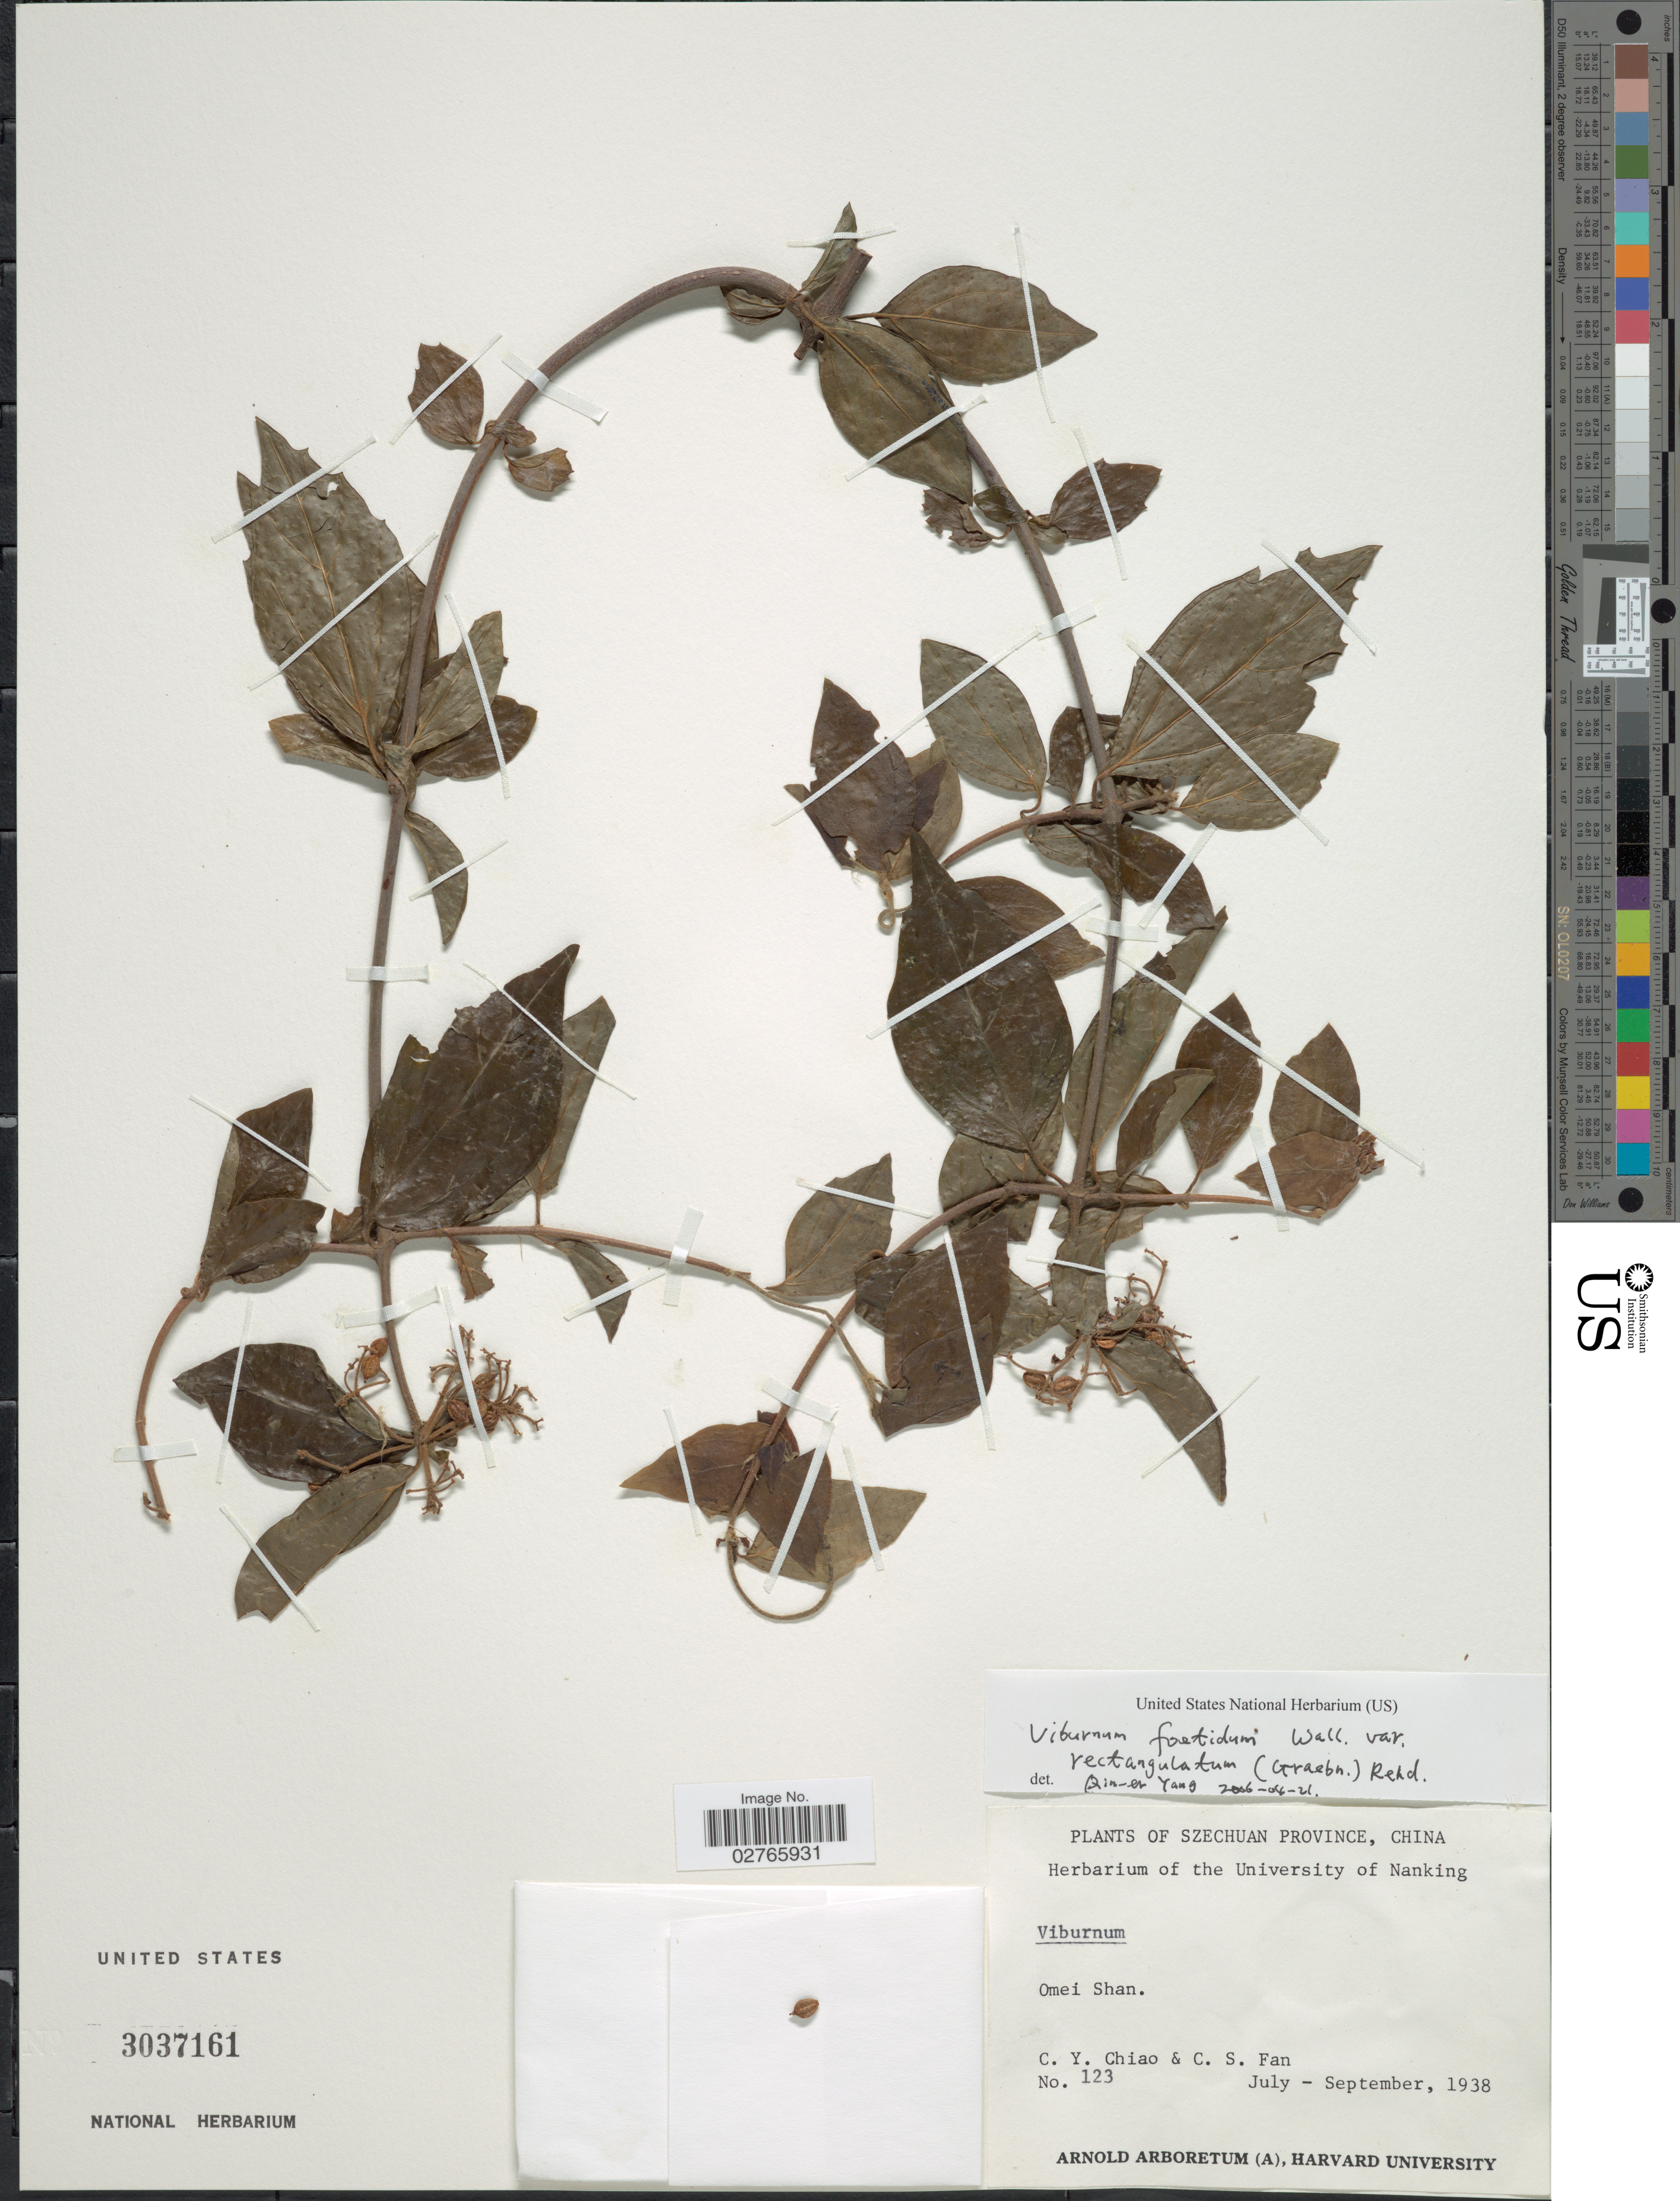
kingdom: Plantae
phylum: Tracheophyta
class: Magnoliopsida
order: Dipsacales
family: Viburnaceae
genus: Viburnum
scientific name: Viburnum foetidum var. ceanothoides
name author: (C.H. Wright) Hand.-Mazz.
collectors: C. Y. Chiao & C. S. Fan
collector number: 123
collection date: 1938-07/1938-09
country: China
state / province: Sichuan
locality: Szechuan Province. Omei Shan.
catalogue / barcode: US 3037161